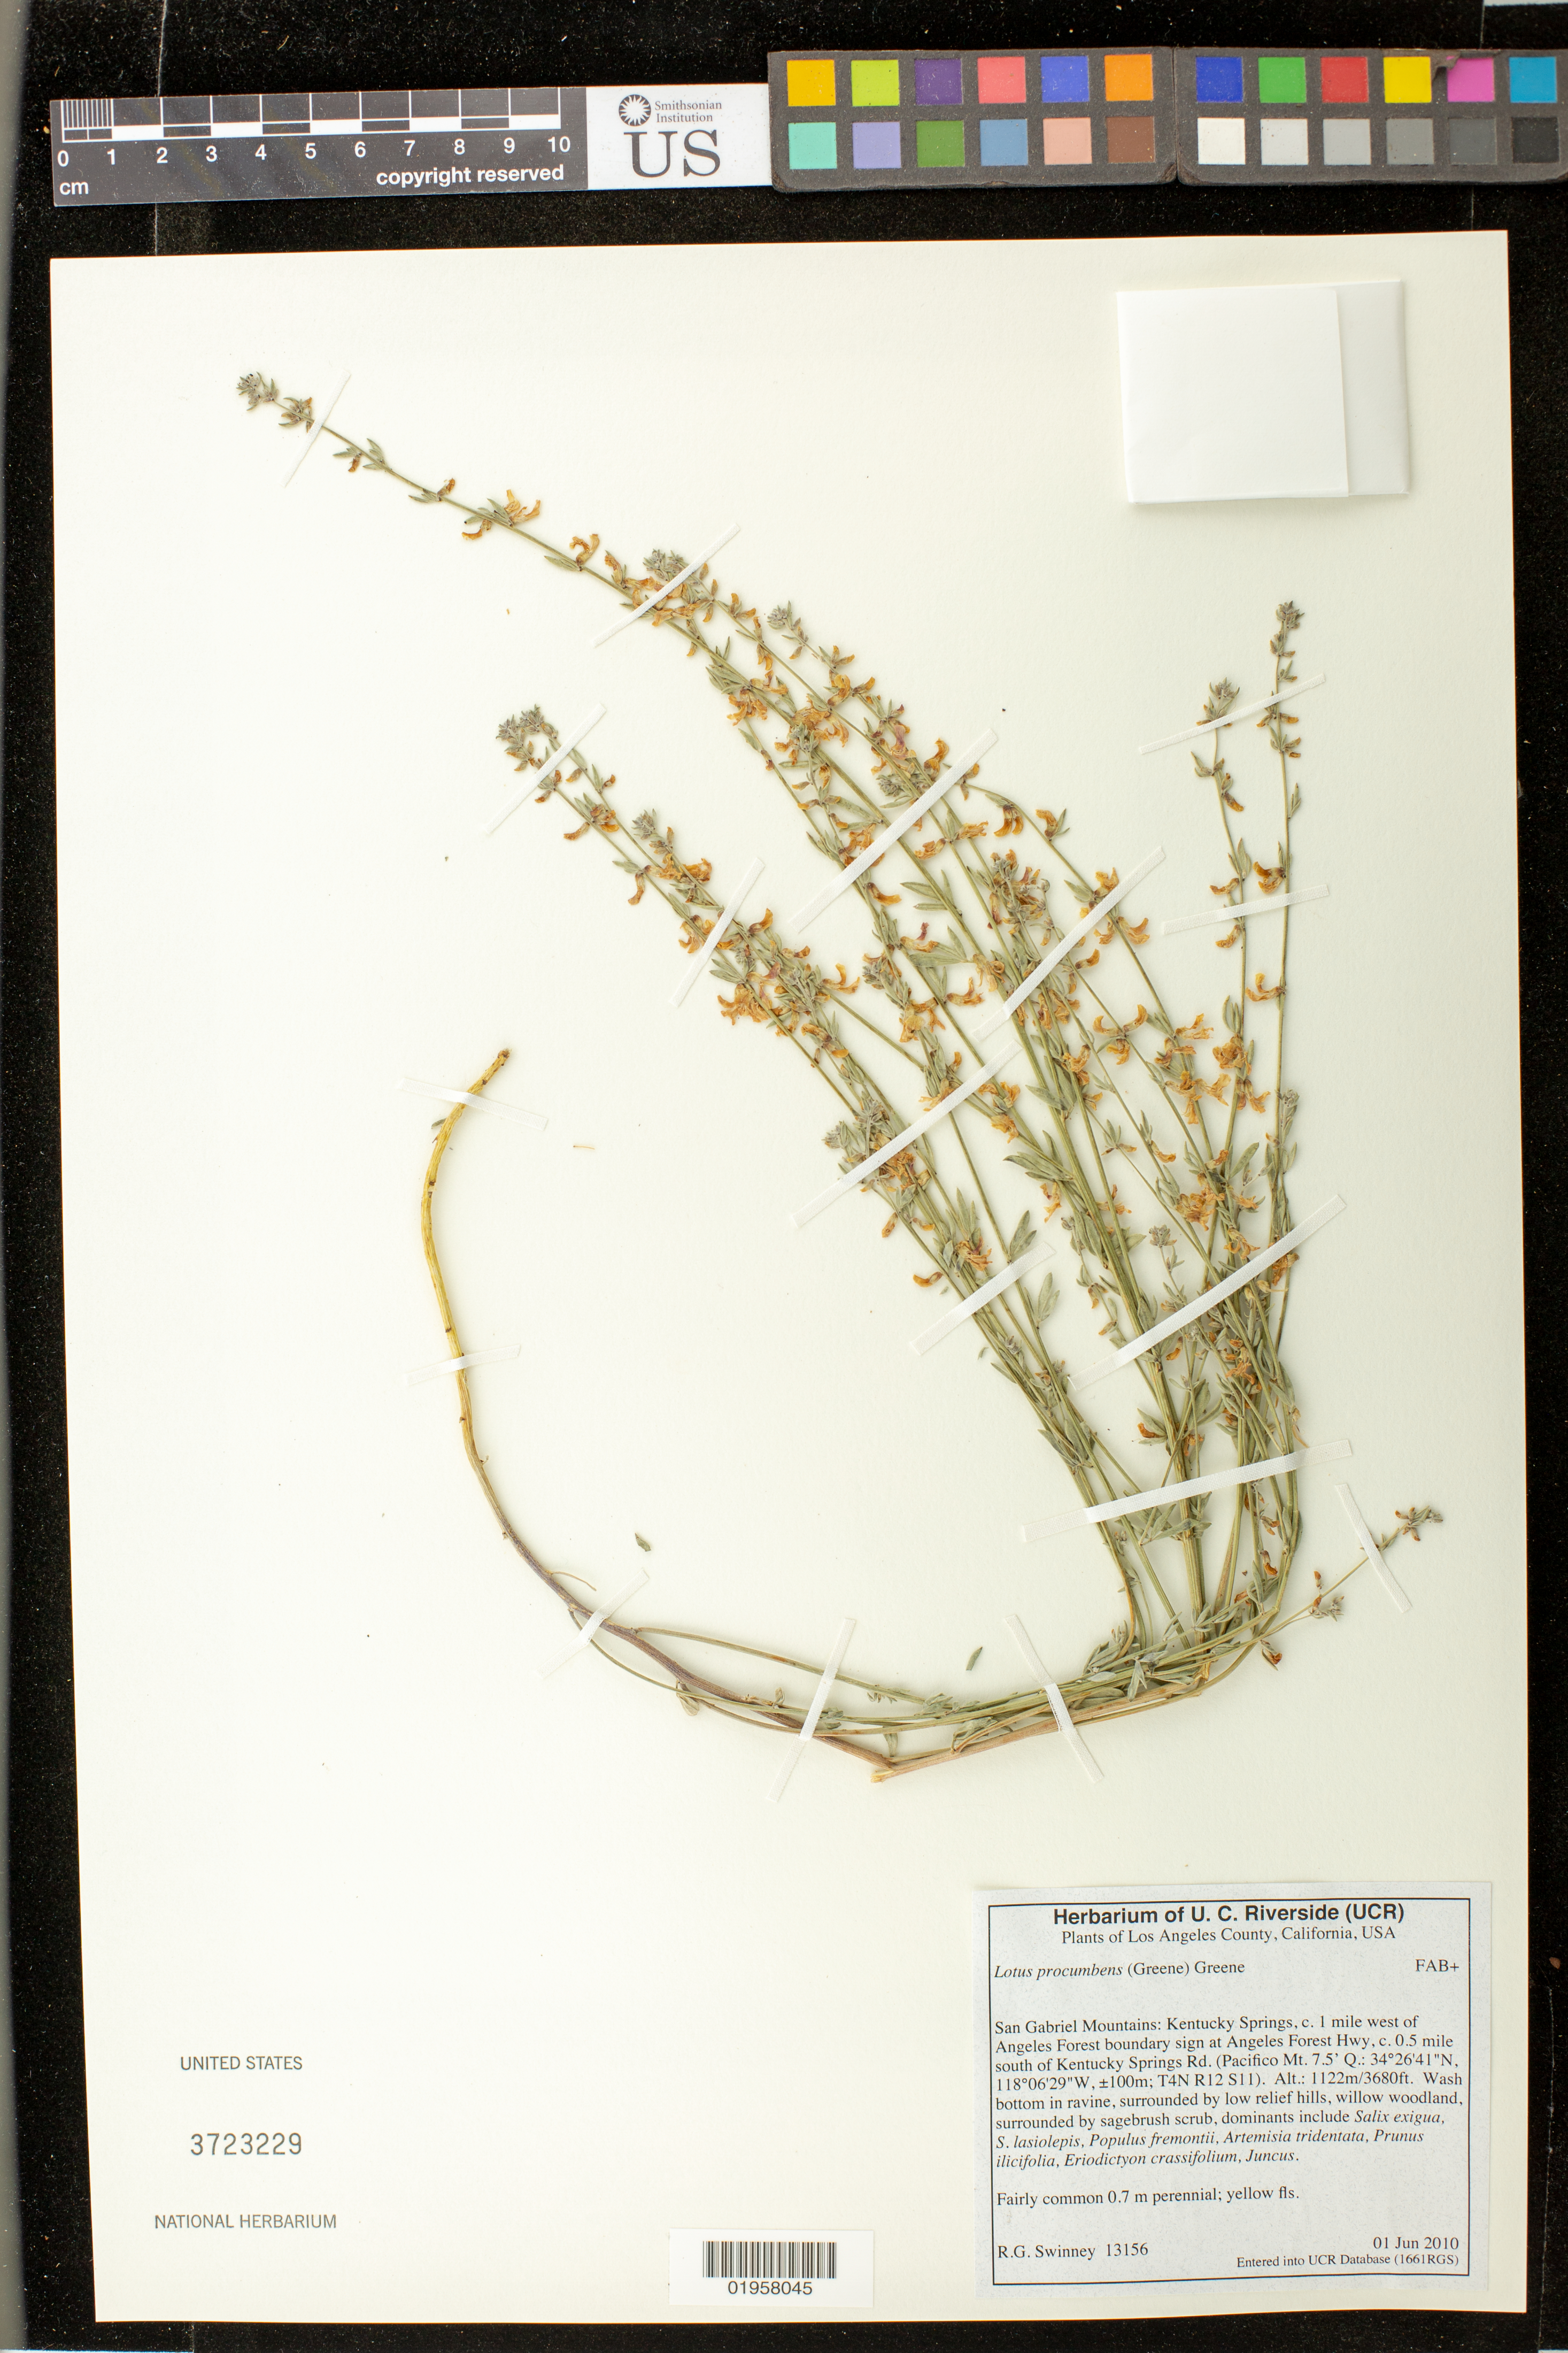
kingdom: Plantae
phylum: Tracheophyta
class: Magnoliopsida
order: Fabales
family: Fabaceae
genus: Lotus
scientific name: Lotus procumbens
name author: (Greene) Greene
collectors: R. Swinney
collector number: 13156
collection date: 2010-06-01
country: United States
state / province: California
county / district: Los Angeles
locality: San Gabriel Mountains: Kentucky Springs, ca. 1 mile W of Angeles Forest boundary sign at Angeles Forest Hwy, ca. 0.5 mile S of Kentucky Springs Rd. (Pacifico Mt. 7.5' Q)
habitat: Wash bottom in ravine, surrounded by low relief hills, willow woodland, surrounded by sagebrush scrub, dominants include Salix exigua, S. lasiolepis, Populus fremontii, Artemisia tridentata, Prunus ilicifolia, Eriodictyon crassifolium, Juncus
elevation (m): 1122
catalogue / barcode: US 3723229